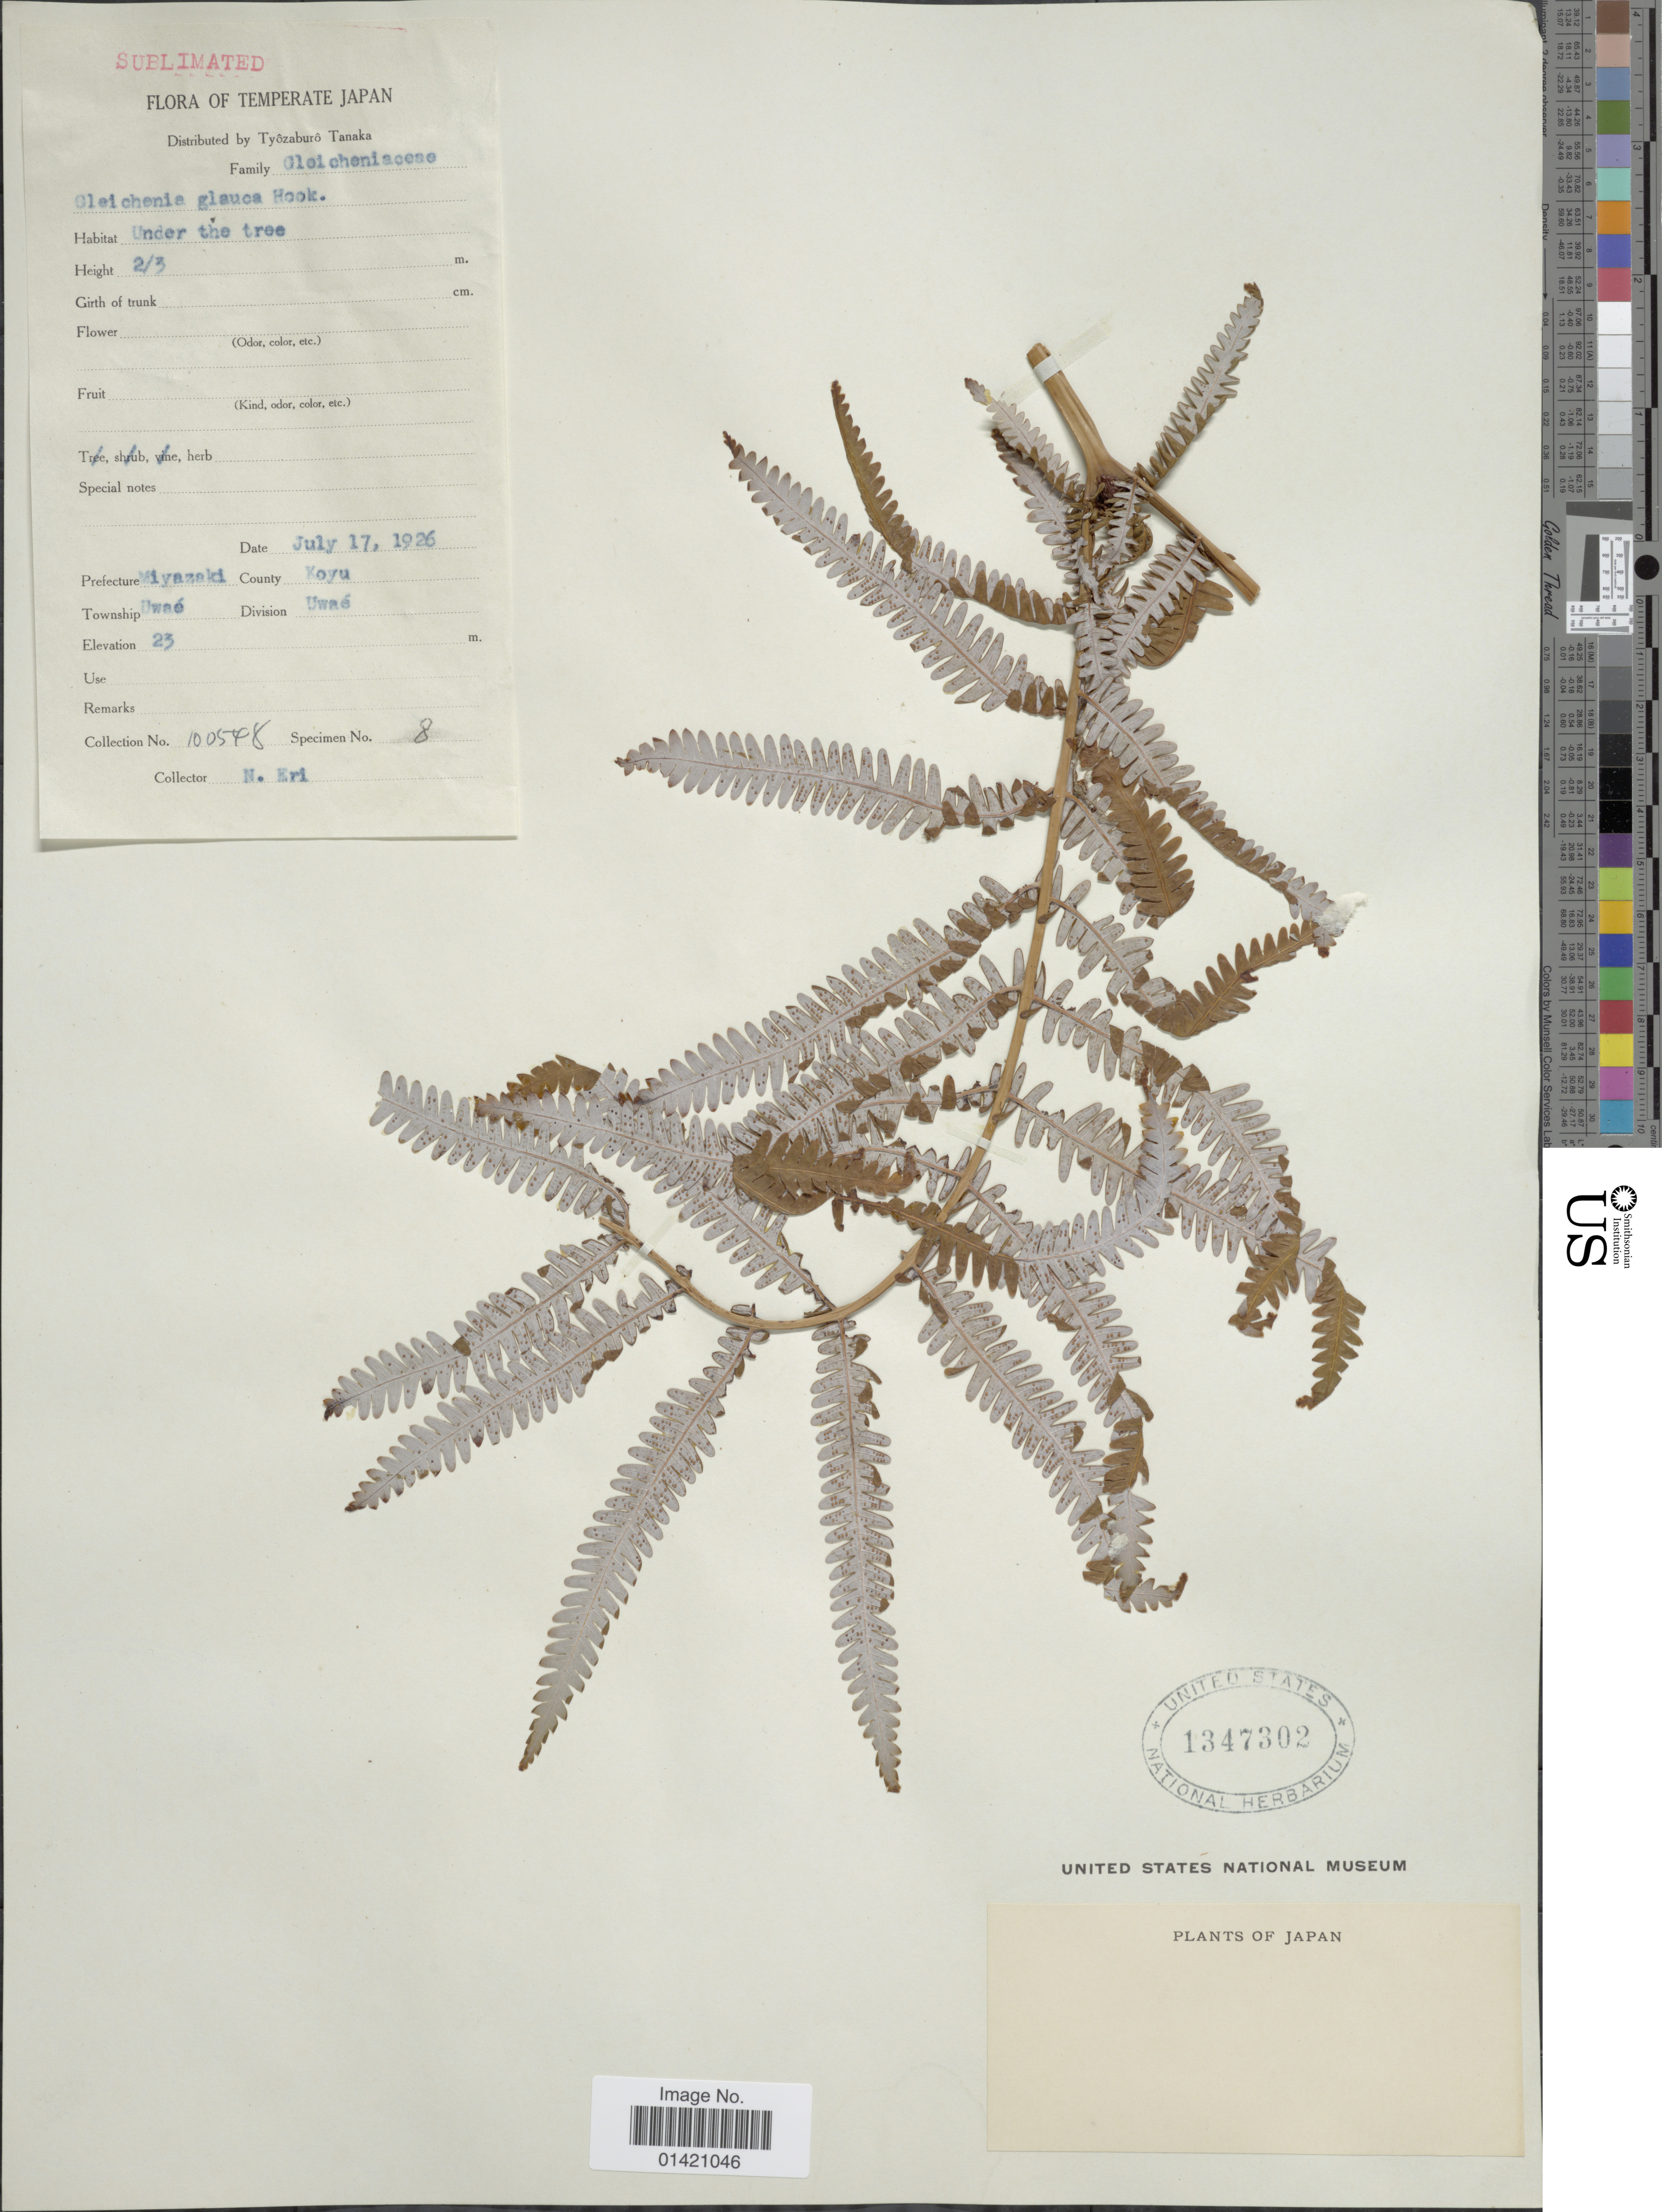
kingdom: Plantae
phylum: Tracheophyta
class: Polypodiopsida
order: Gleicheniales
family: Gleicheniaceae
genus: Diplopterygium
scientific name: Diplopterygium glaucum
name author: (Thunb. ex Houtt.) Nakai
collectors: N. Eri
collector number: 100598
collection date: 1926-07-17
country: Japan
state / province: Miyazaki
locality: Temperate Japan. Prefecture Miyazaki. County Koyu. Township Uwae. Division Uwae.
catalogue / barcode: US 1347302